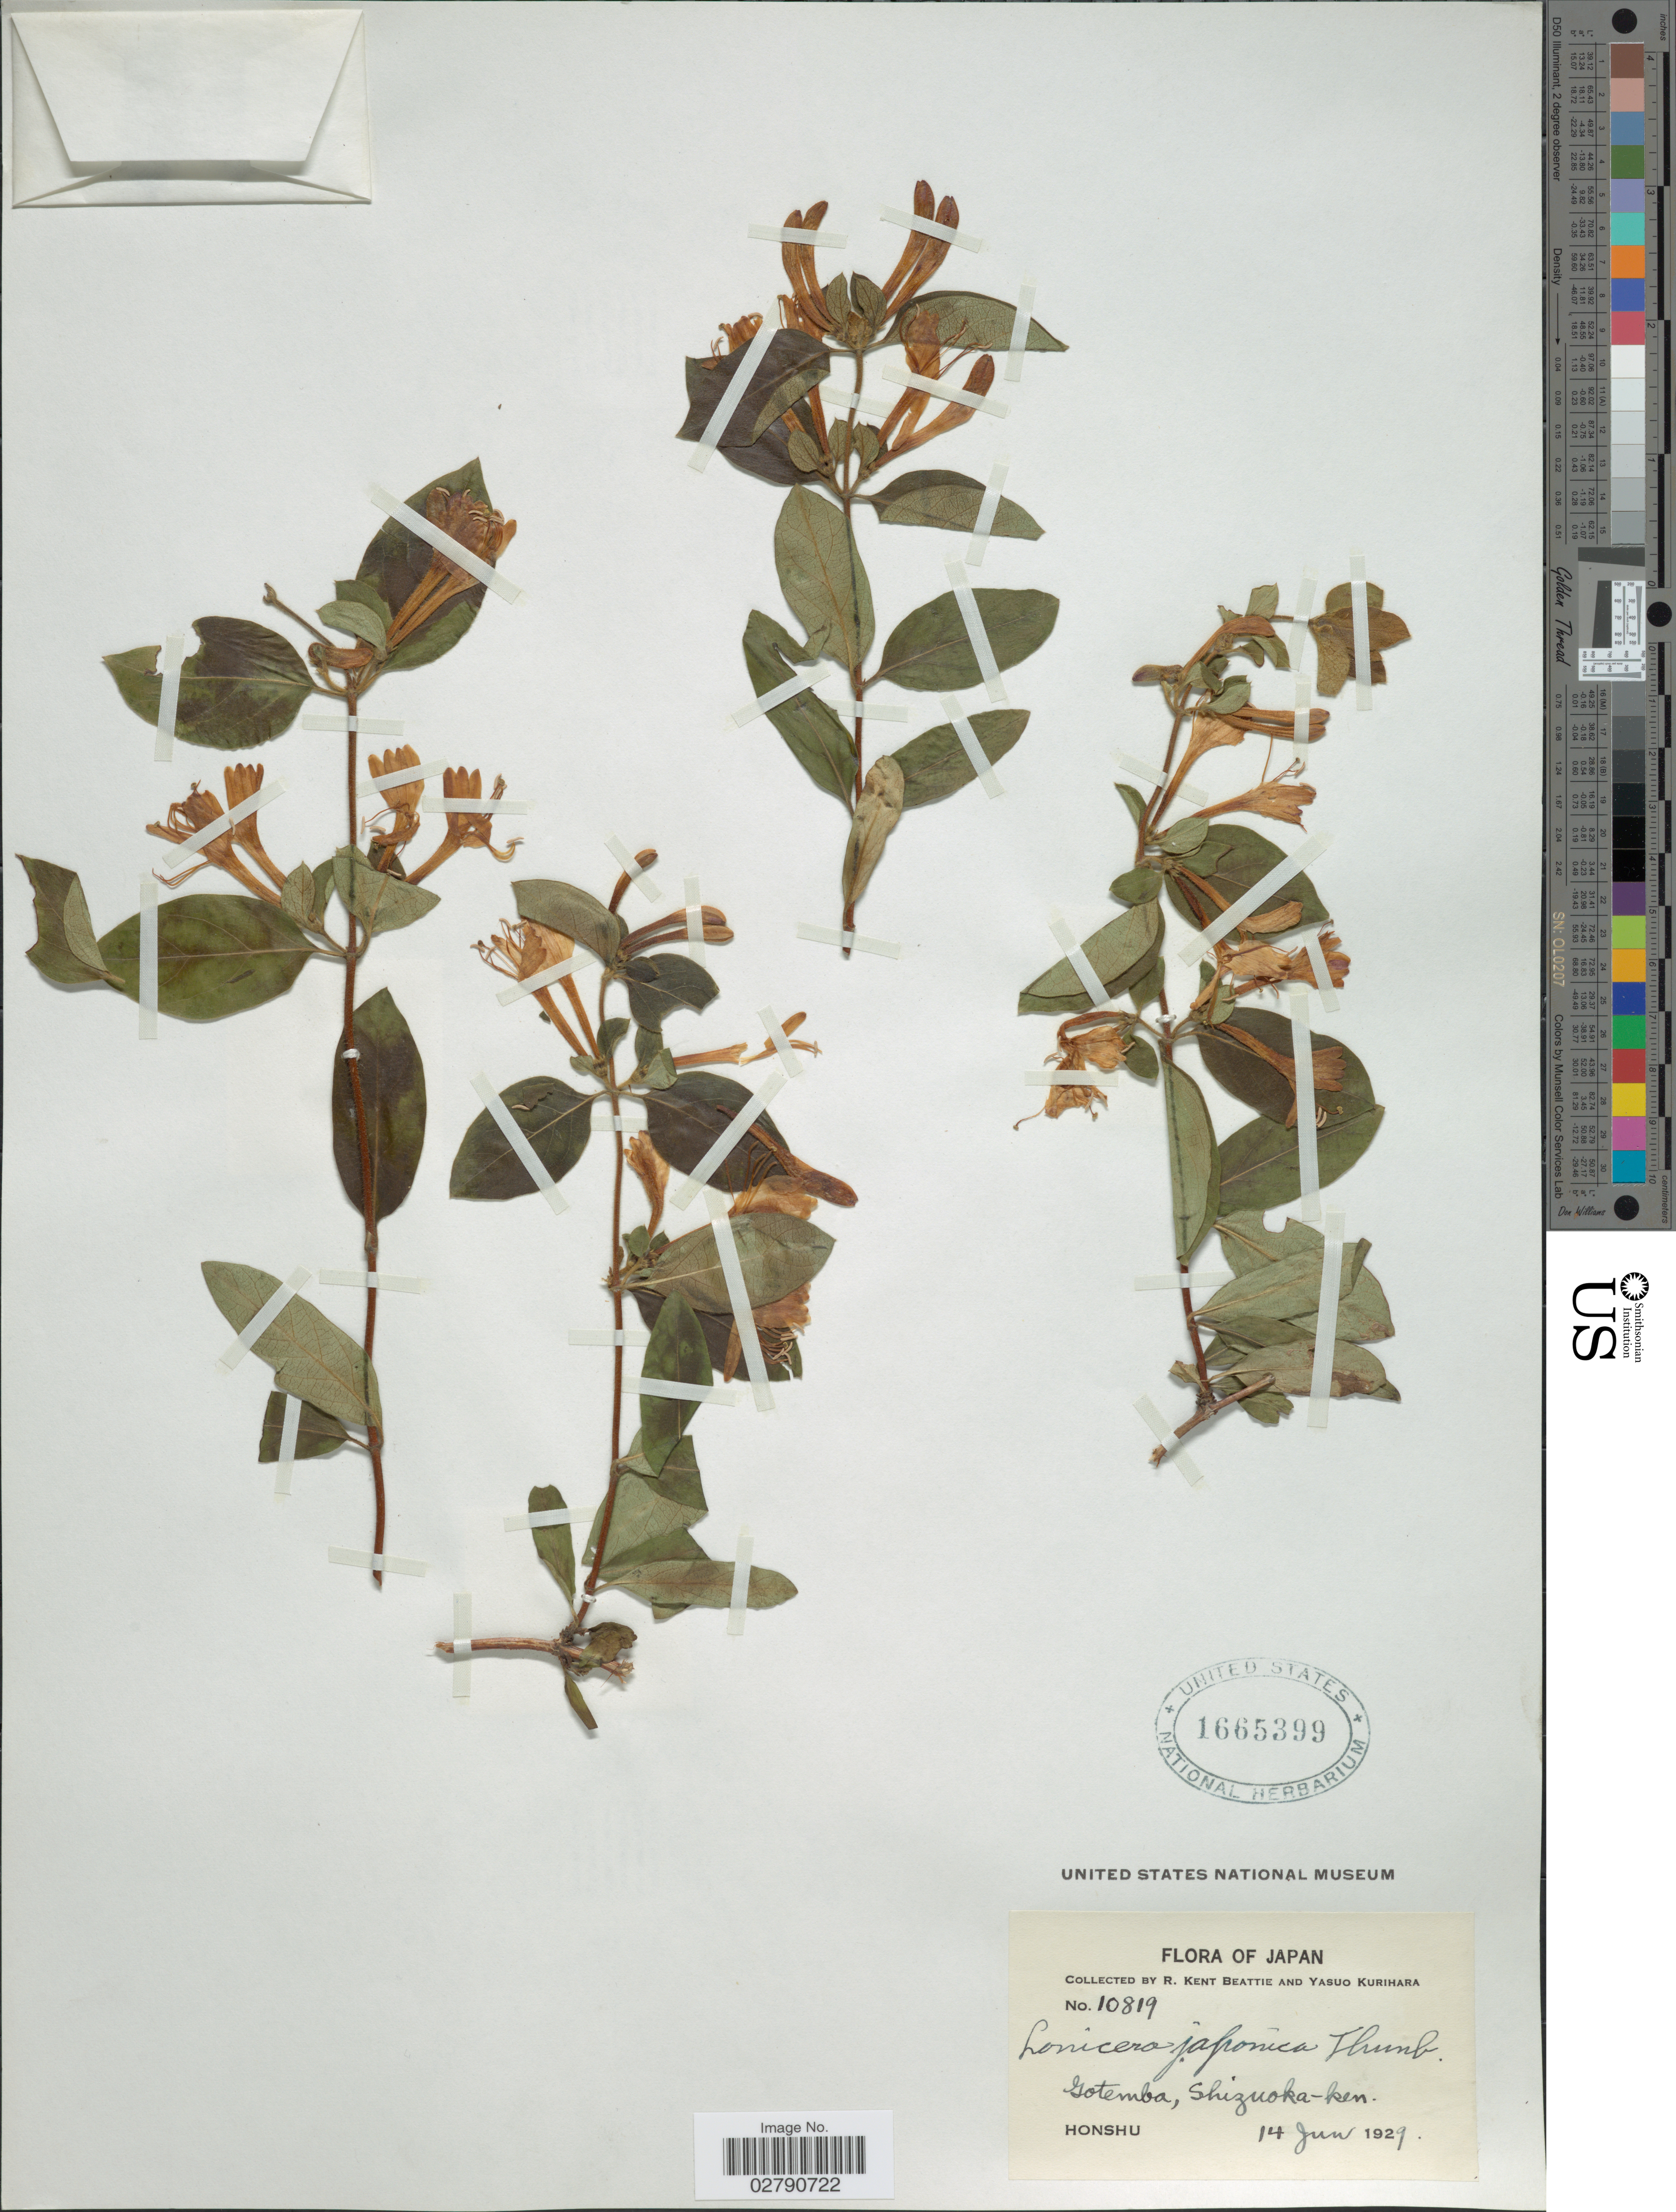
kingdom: Plantae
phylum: Tracheophyta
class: Magnoliopsida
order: Dipsacales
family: Caprifoliaceae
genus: Lonicera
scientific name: Lonicera japonica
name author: Thunb.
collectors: R. K. Beattie & Y. Kurihara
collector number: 10819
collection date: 1929-06-14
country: Japan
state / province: Sizuoka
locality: Gotemba, Shizuoka-ken. Honshu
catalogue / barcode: US 1665399